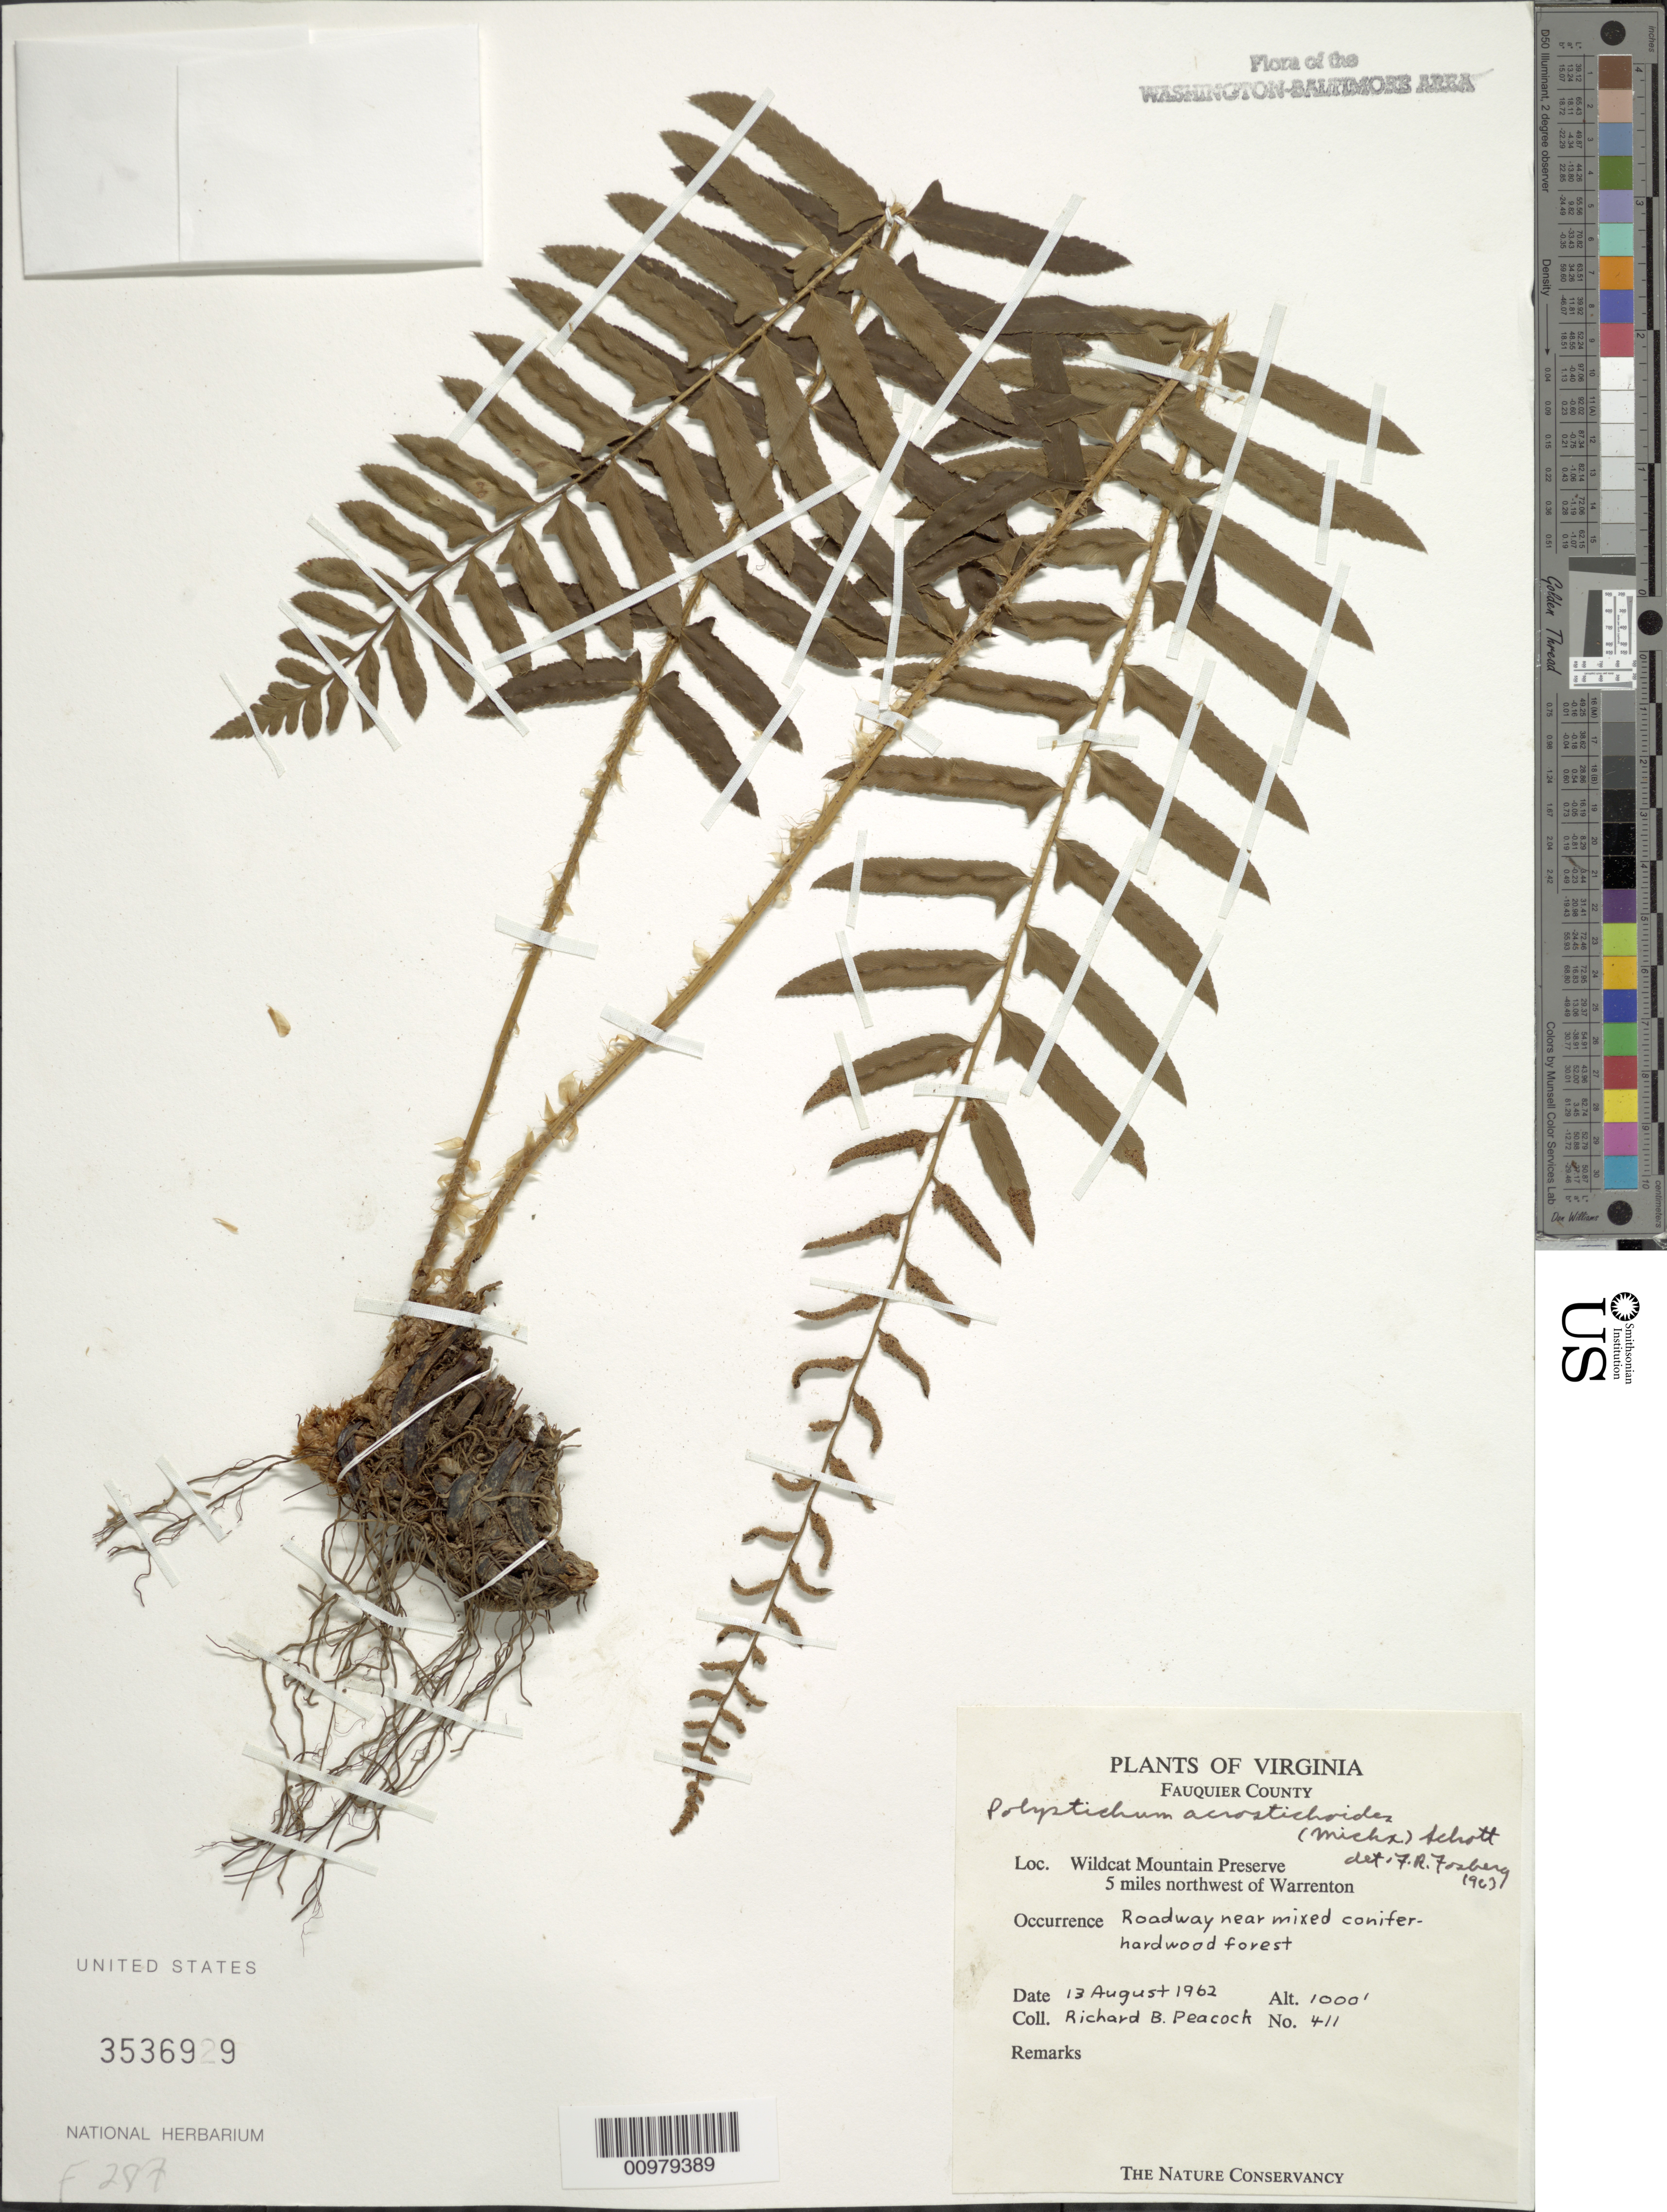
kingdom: Plantae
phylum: Tracheophyta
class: Polypodiopsida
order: Polypodiales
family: Dryopteridaceae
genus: Polystichum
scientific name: Polystichum acrostichoides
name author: (Michx.) Schott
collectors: R. Peacock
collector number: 411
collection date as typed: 13 Aug 1962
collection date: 1962-08-13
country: United States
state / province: Virginia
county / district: Fauquier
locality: Wildcat Mountain Preserve, 5 miles NW of Warrenton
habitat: roadway near mixed conifer-hardwood forest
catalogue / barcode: US 3536929